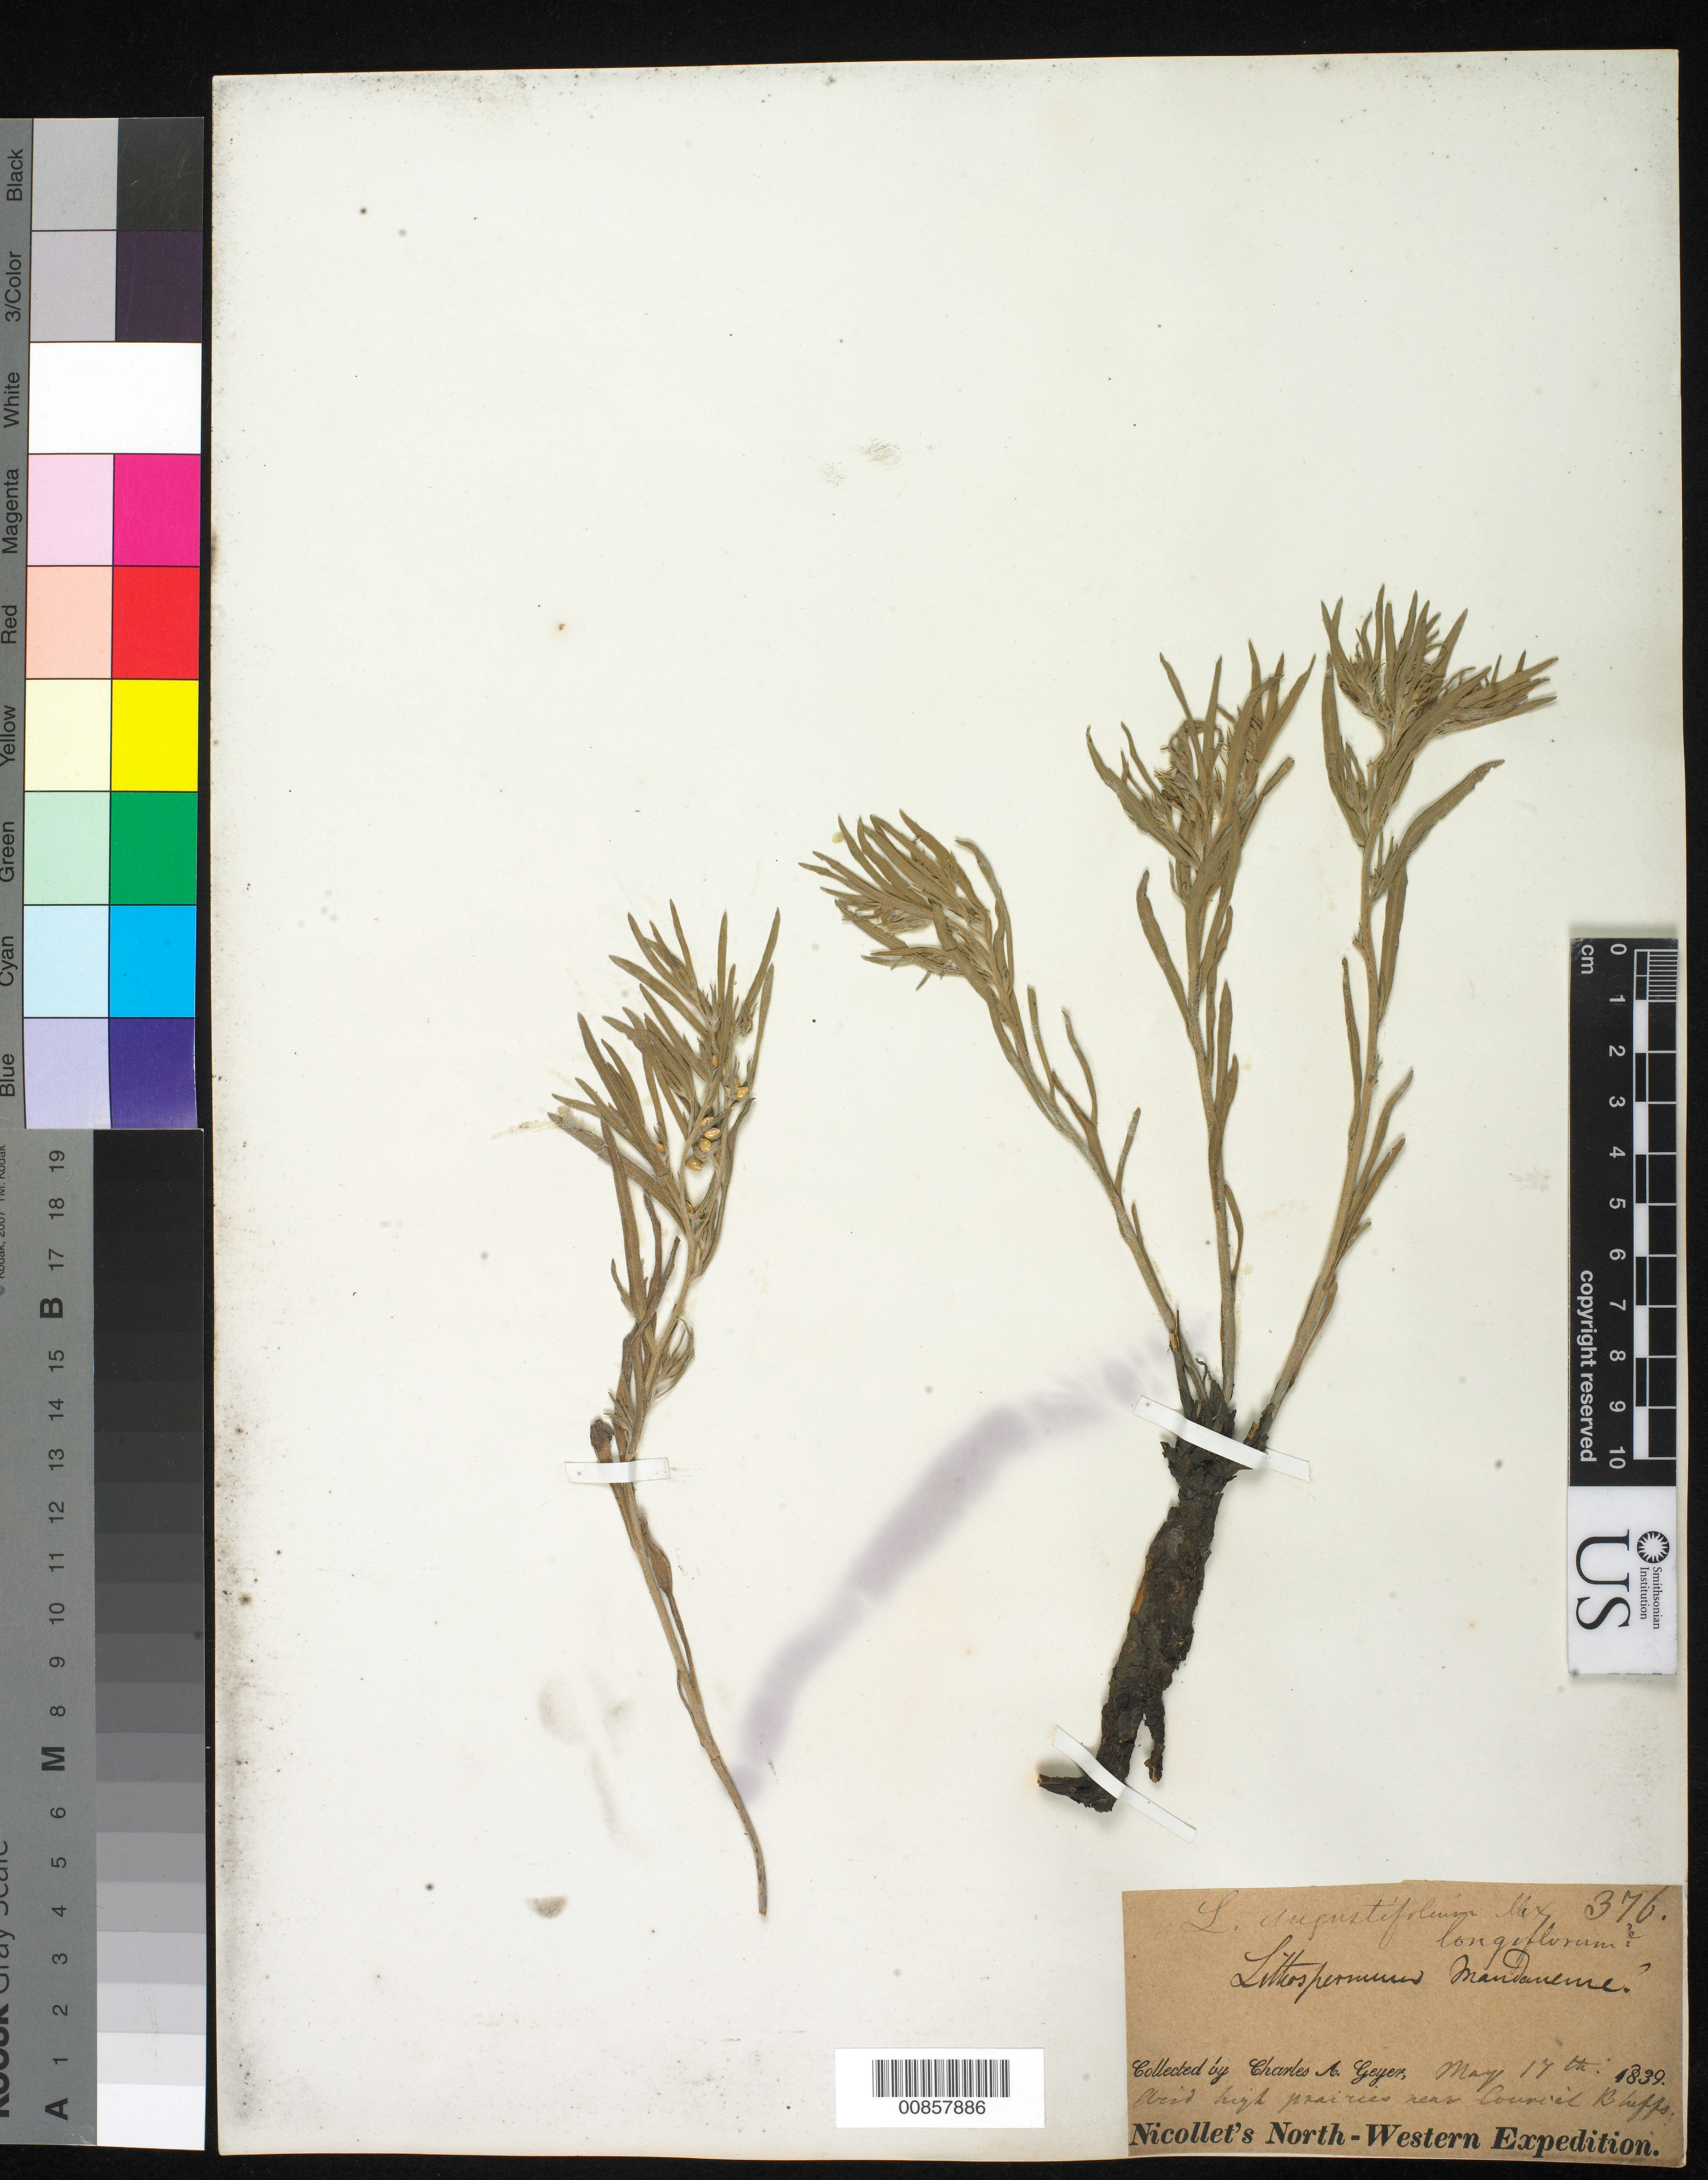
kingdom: Plantae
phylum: Tracheophyta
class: Magnoliopsida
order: Boraginales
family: Boraginaceae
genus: Lithospermum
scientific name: Lithospermum incisum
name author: Lehm.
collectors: C. A. Geyer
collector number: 376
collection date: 1839-05-17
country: United States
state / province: Iowa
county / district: Pottawattamie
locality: Near Council Bluffs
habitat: Arid high prairies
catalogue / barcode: US 99036